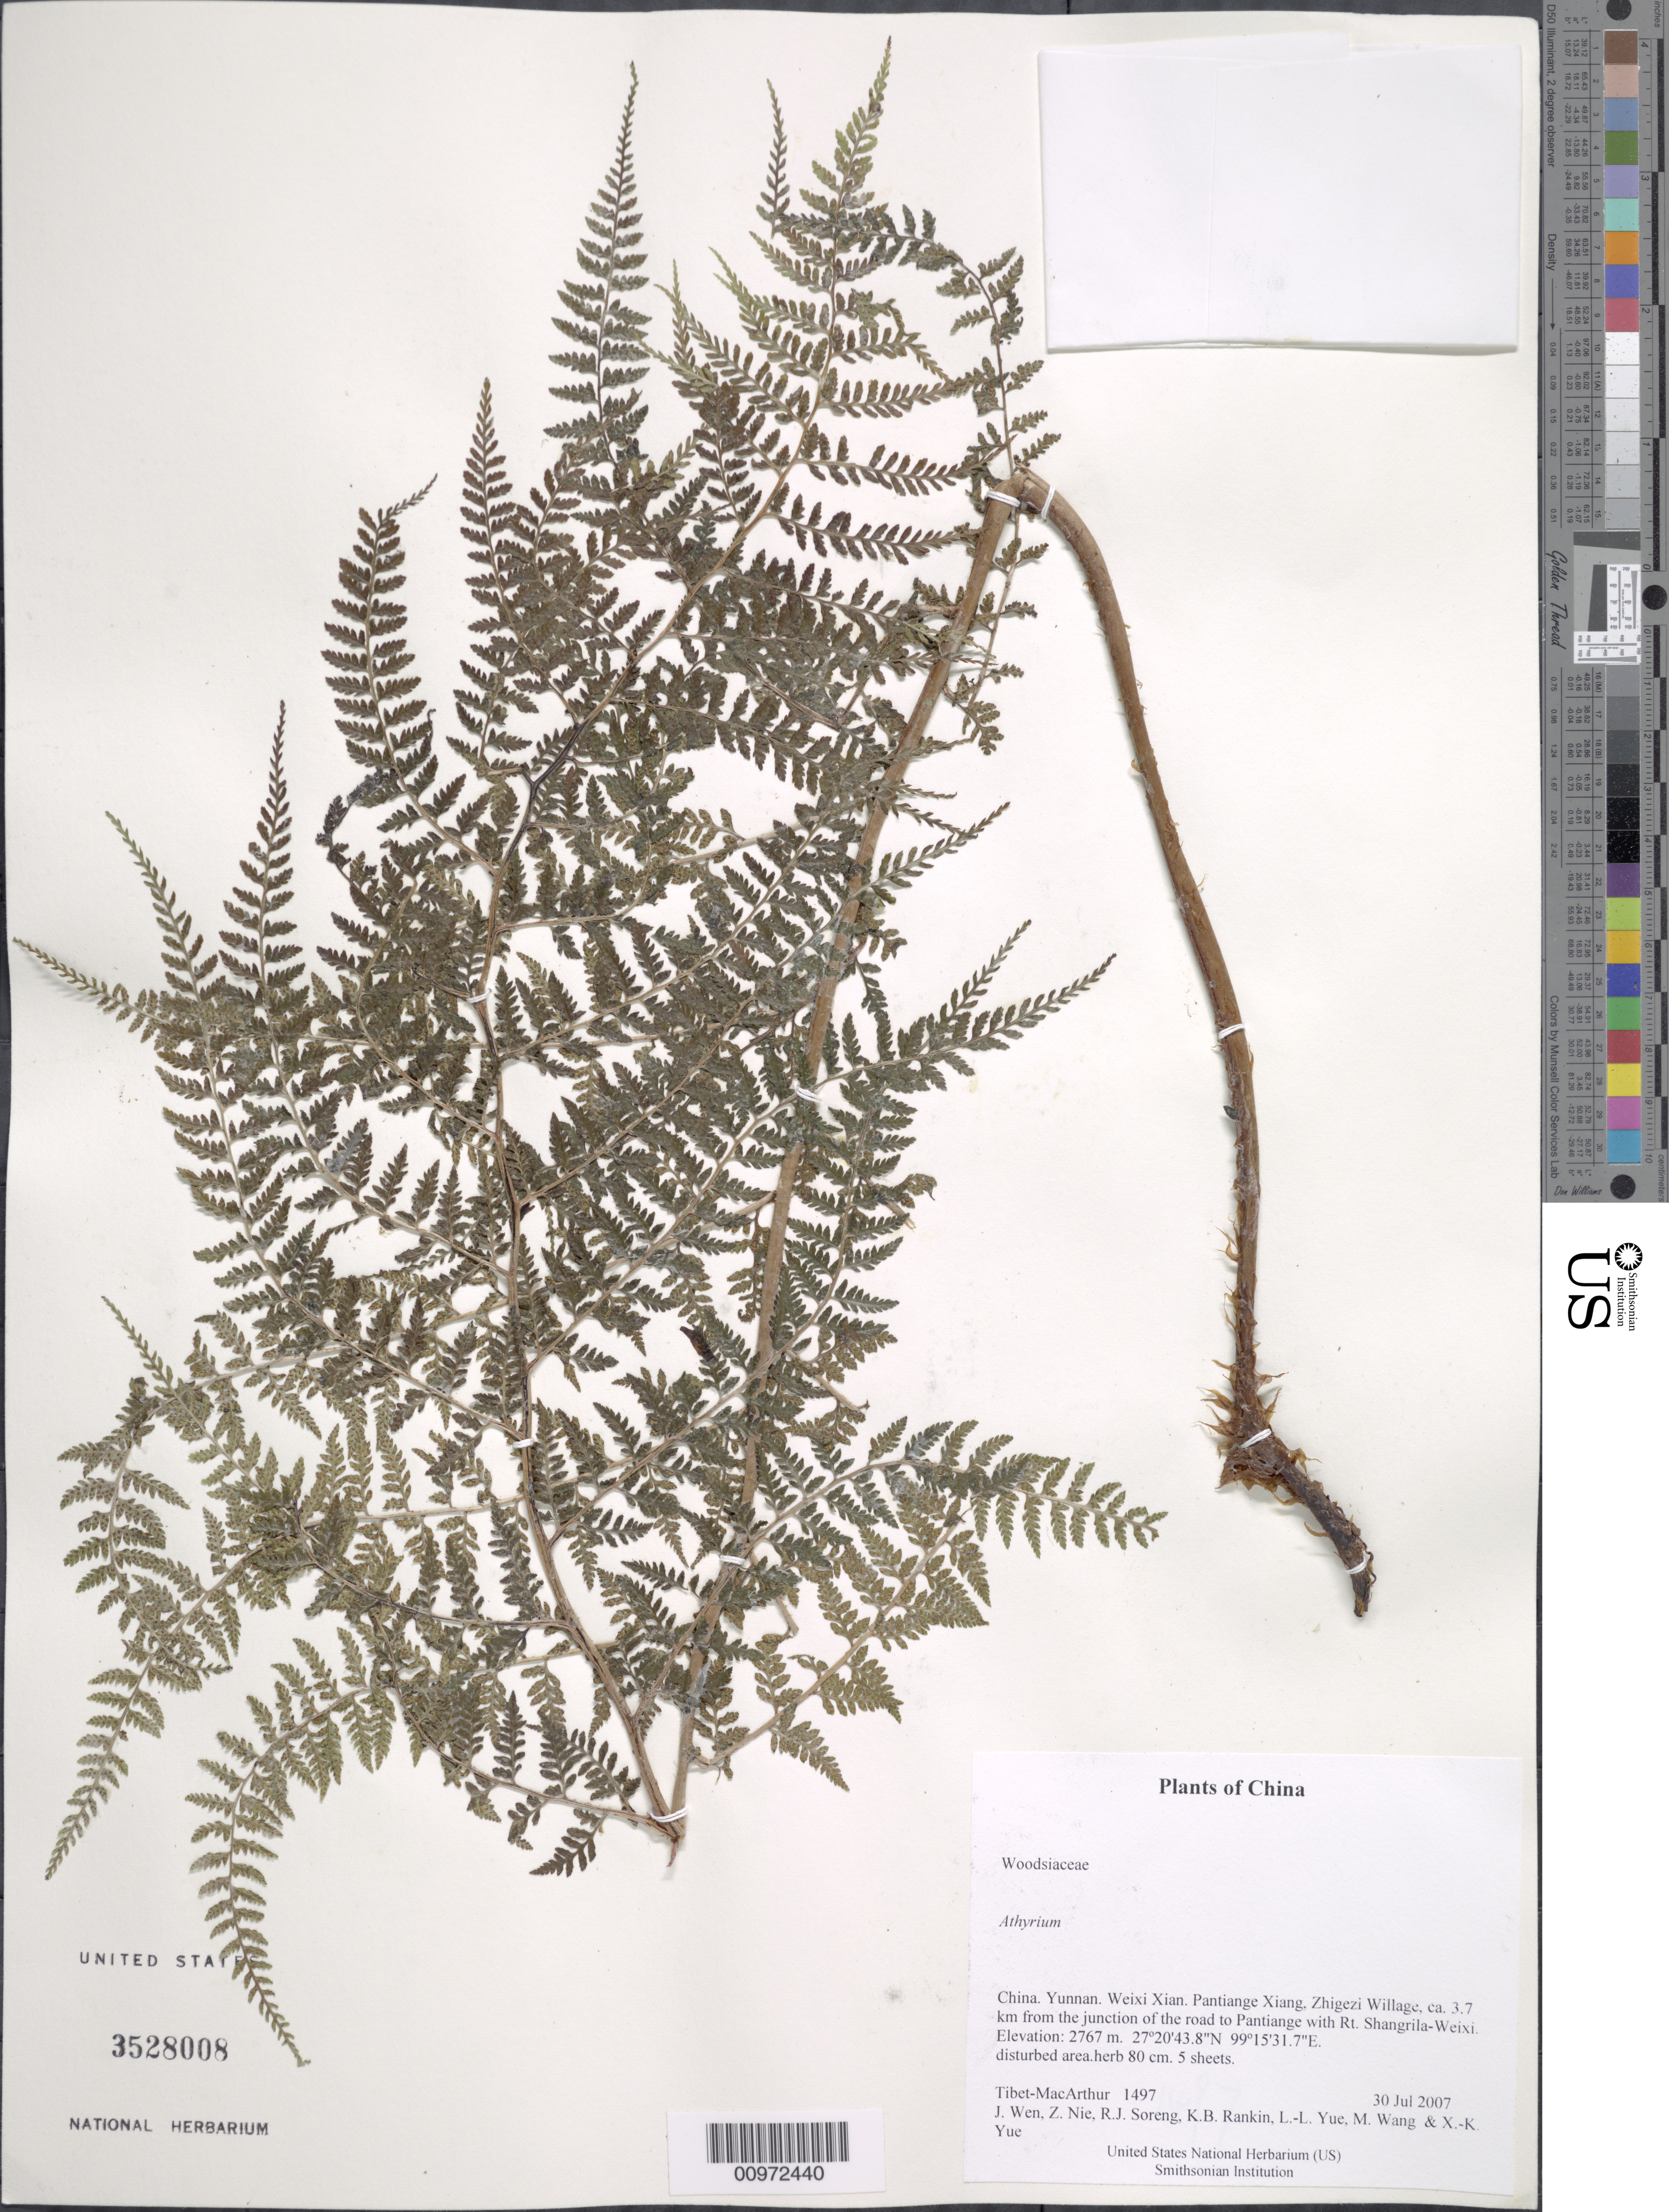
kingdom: Plantae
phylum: Tracheophyta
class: Polypodiopsida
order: Polypodiales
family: Athyriaceae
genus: Athyrium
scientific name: Athyrium sp.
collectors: Tibet-MacArthur, J. Wen, Z. Nie, R. J. Soreng, K. Rankin, L. Yue, M. Wang & X. Yue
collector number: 1497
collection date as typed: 30 Jul 2007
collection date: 2007-07-30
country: China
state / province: Yunnan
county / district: Weixi Xian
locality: Pantiange Xiang, Zhigezi Willage, ca. 3.7 km from the junction of the road to Pantiange with Rt. Shangrila-Weixi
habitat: disturbed area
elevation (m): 2767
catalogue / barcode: US 3528008